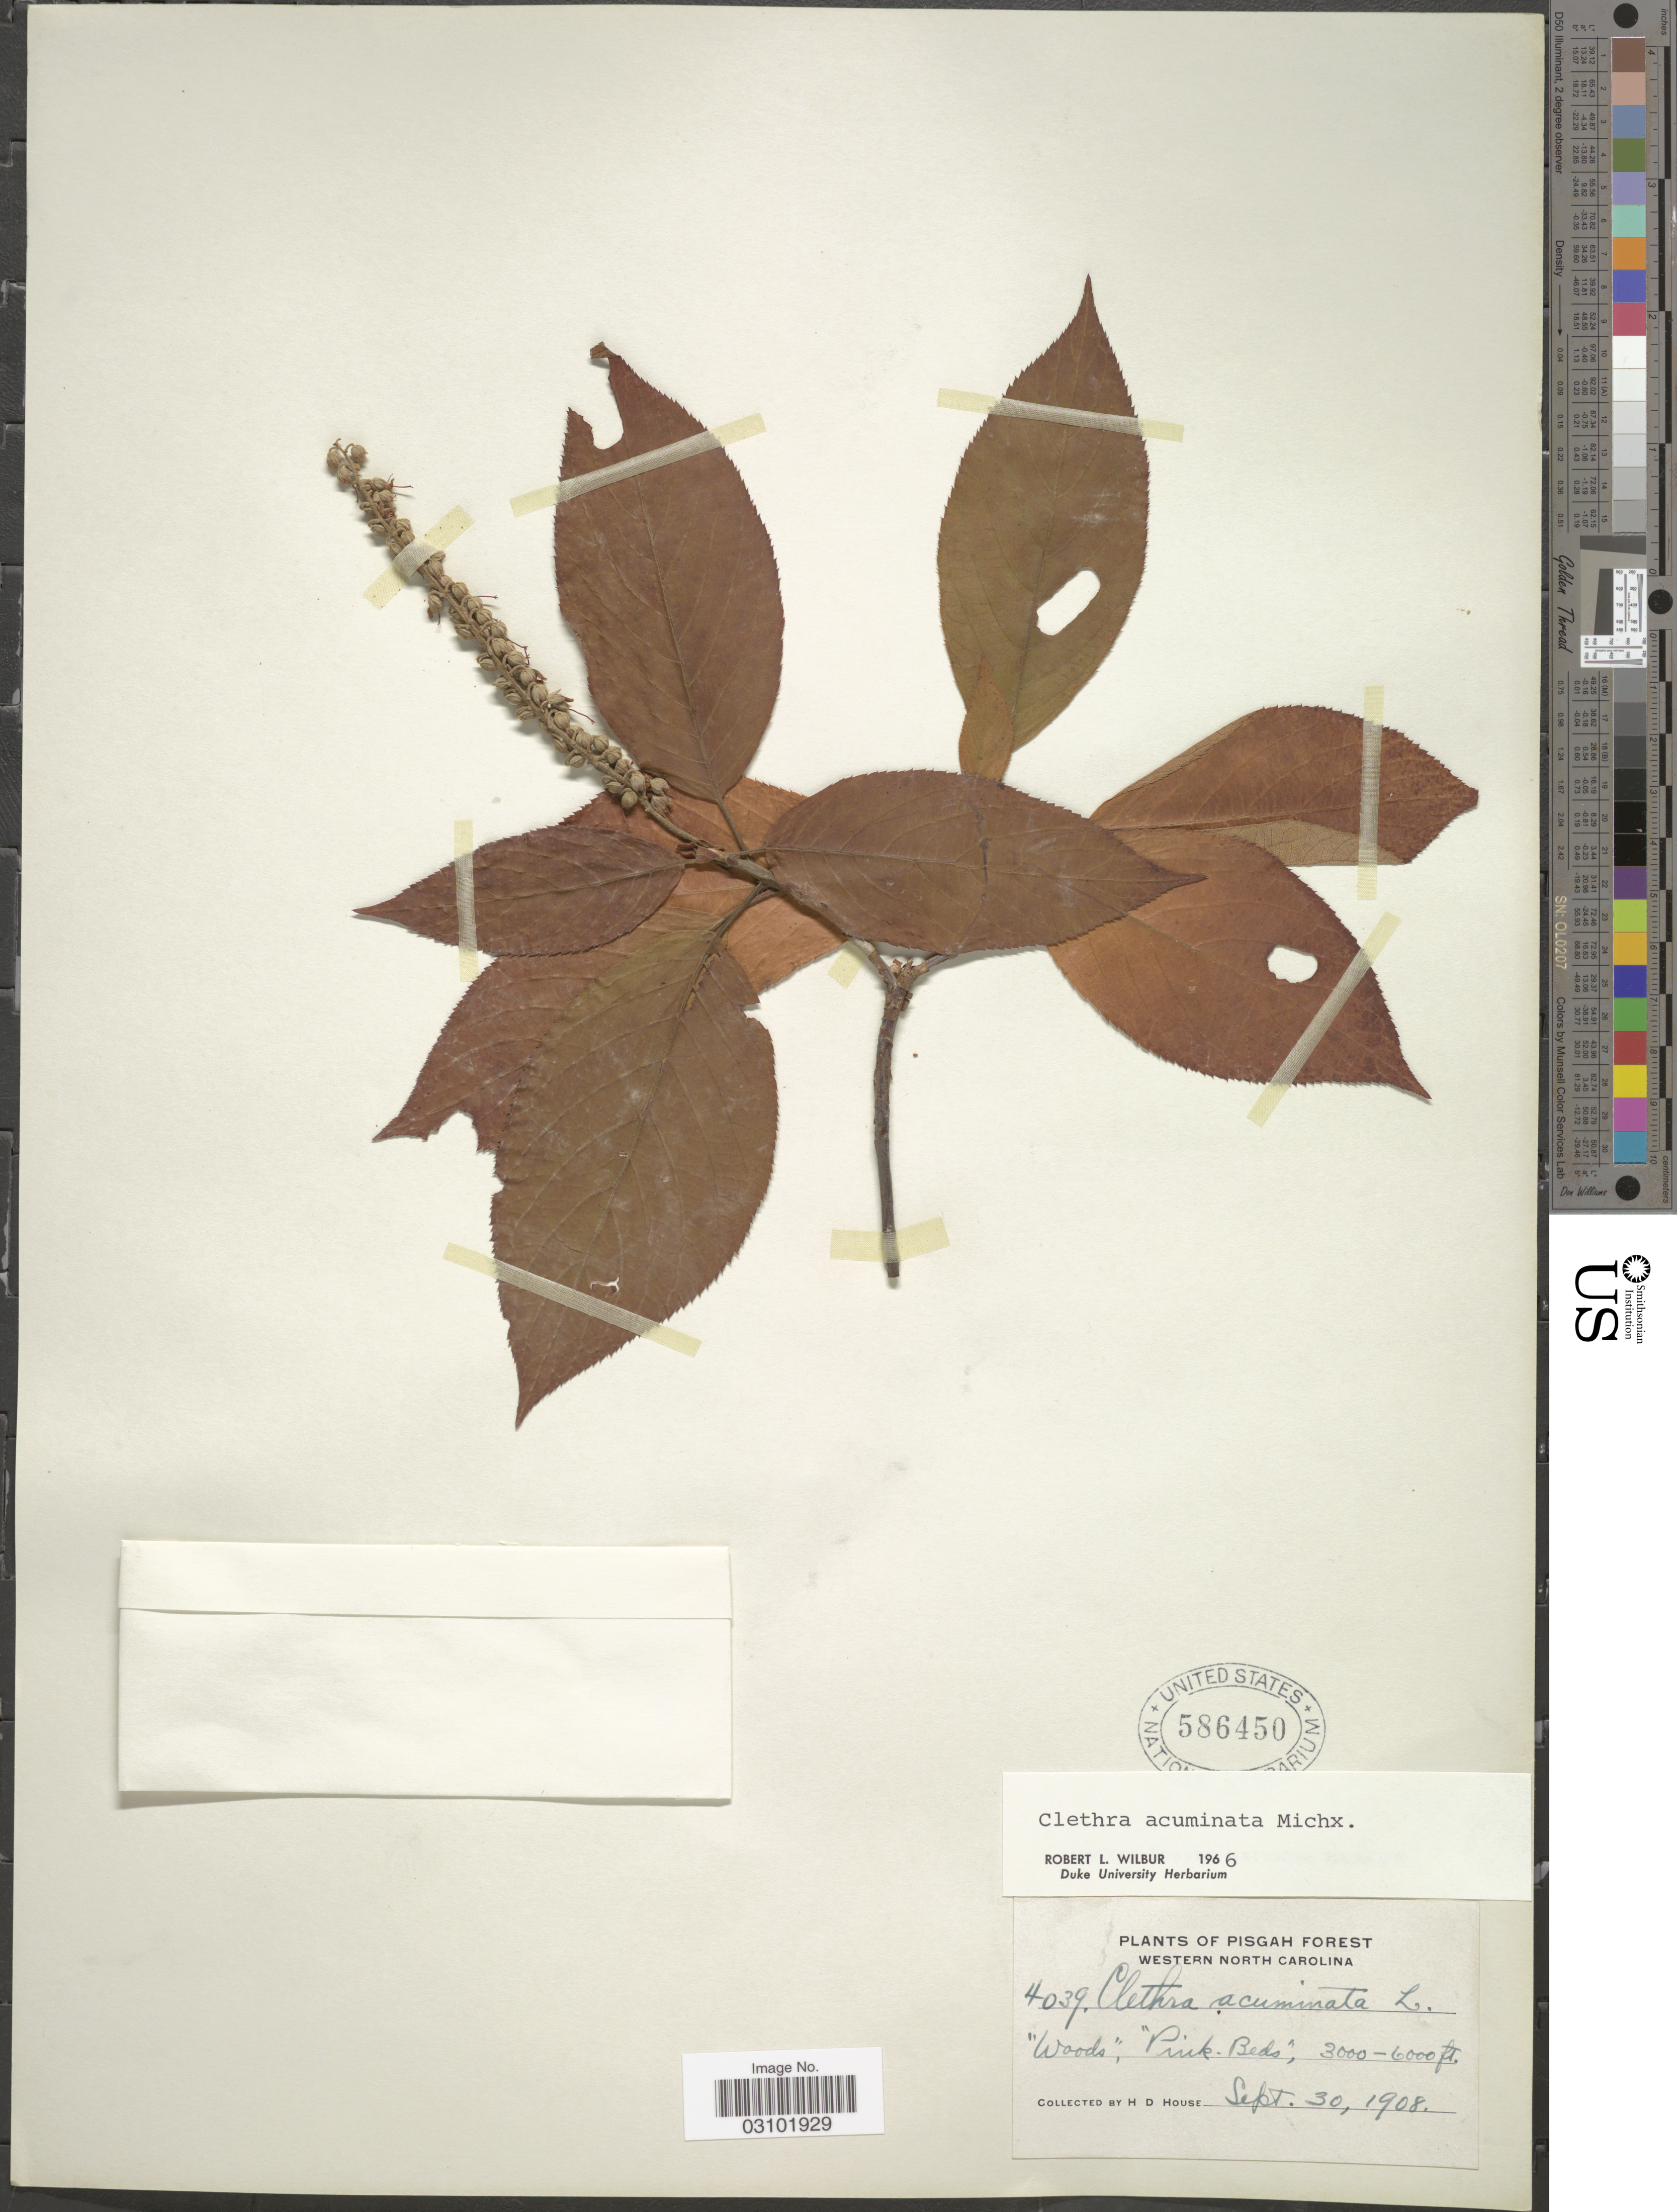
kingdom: Plantae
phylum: Tracheophyta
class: Magnoliopsida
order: Ericales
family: Clethraceae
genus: Clethra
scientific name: Clethra acuminata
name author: Michx.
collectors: H. D. House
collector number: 4039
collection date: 1908-09-30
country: United States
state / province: North Carolina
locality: Pisgah Forest. Western North Carolina.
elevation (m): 914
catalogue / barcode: US 586450